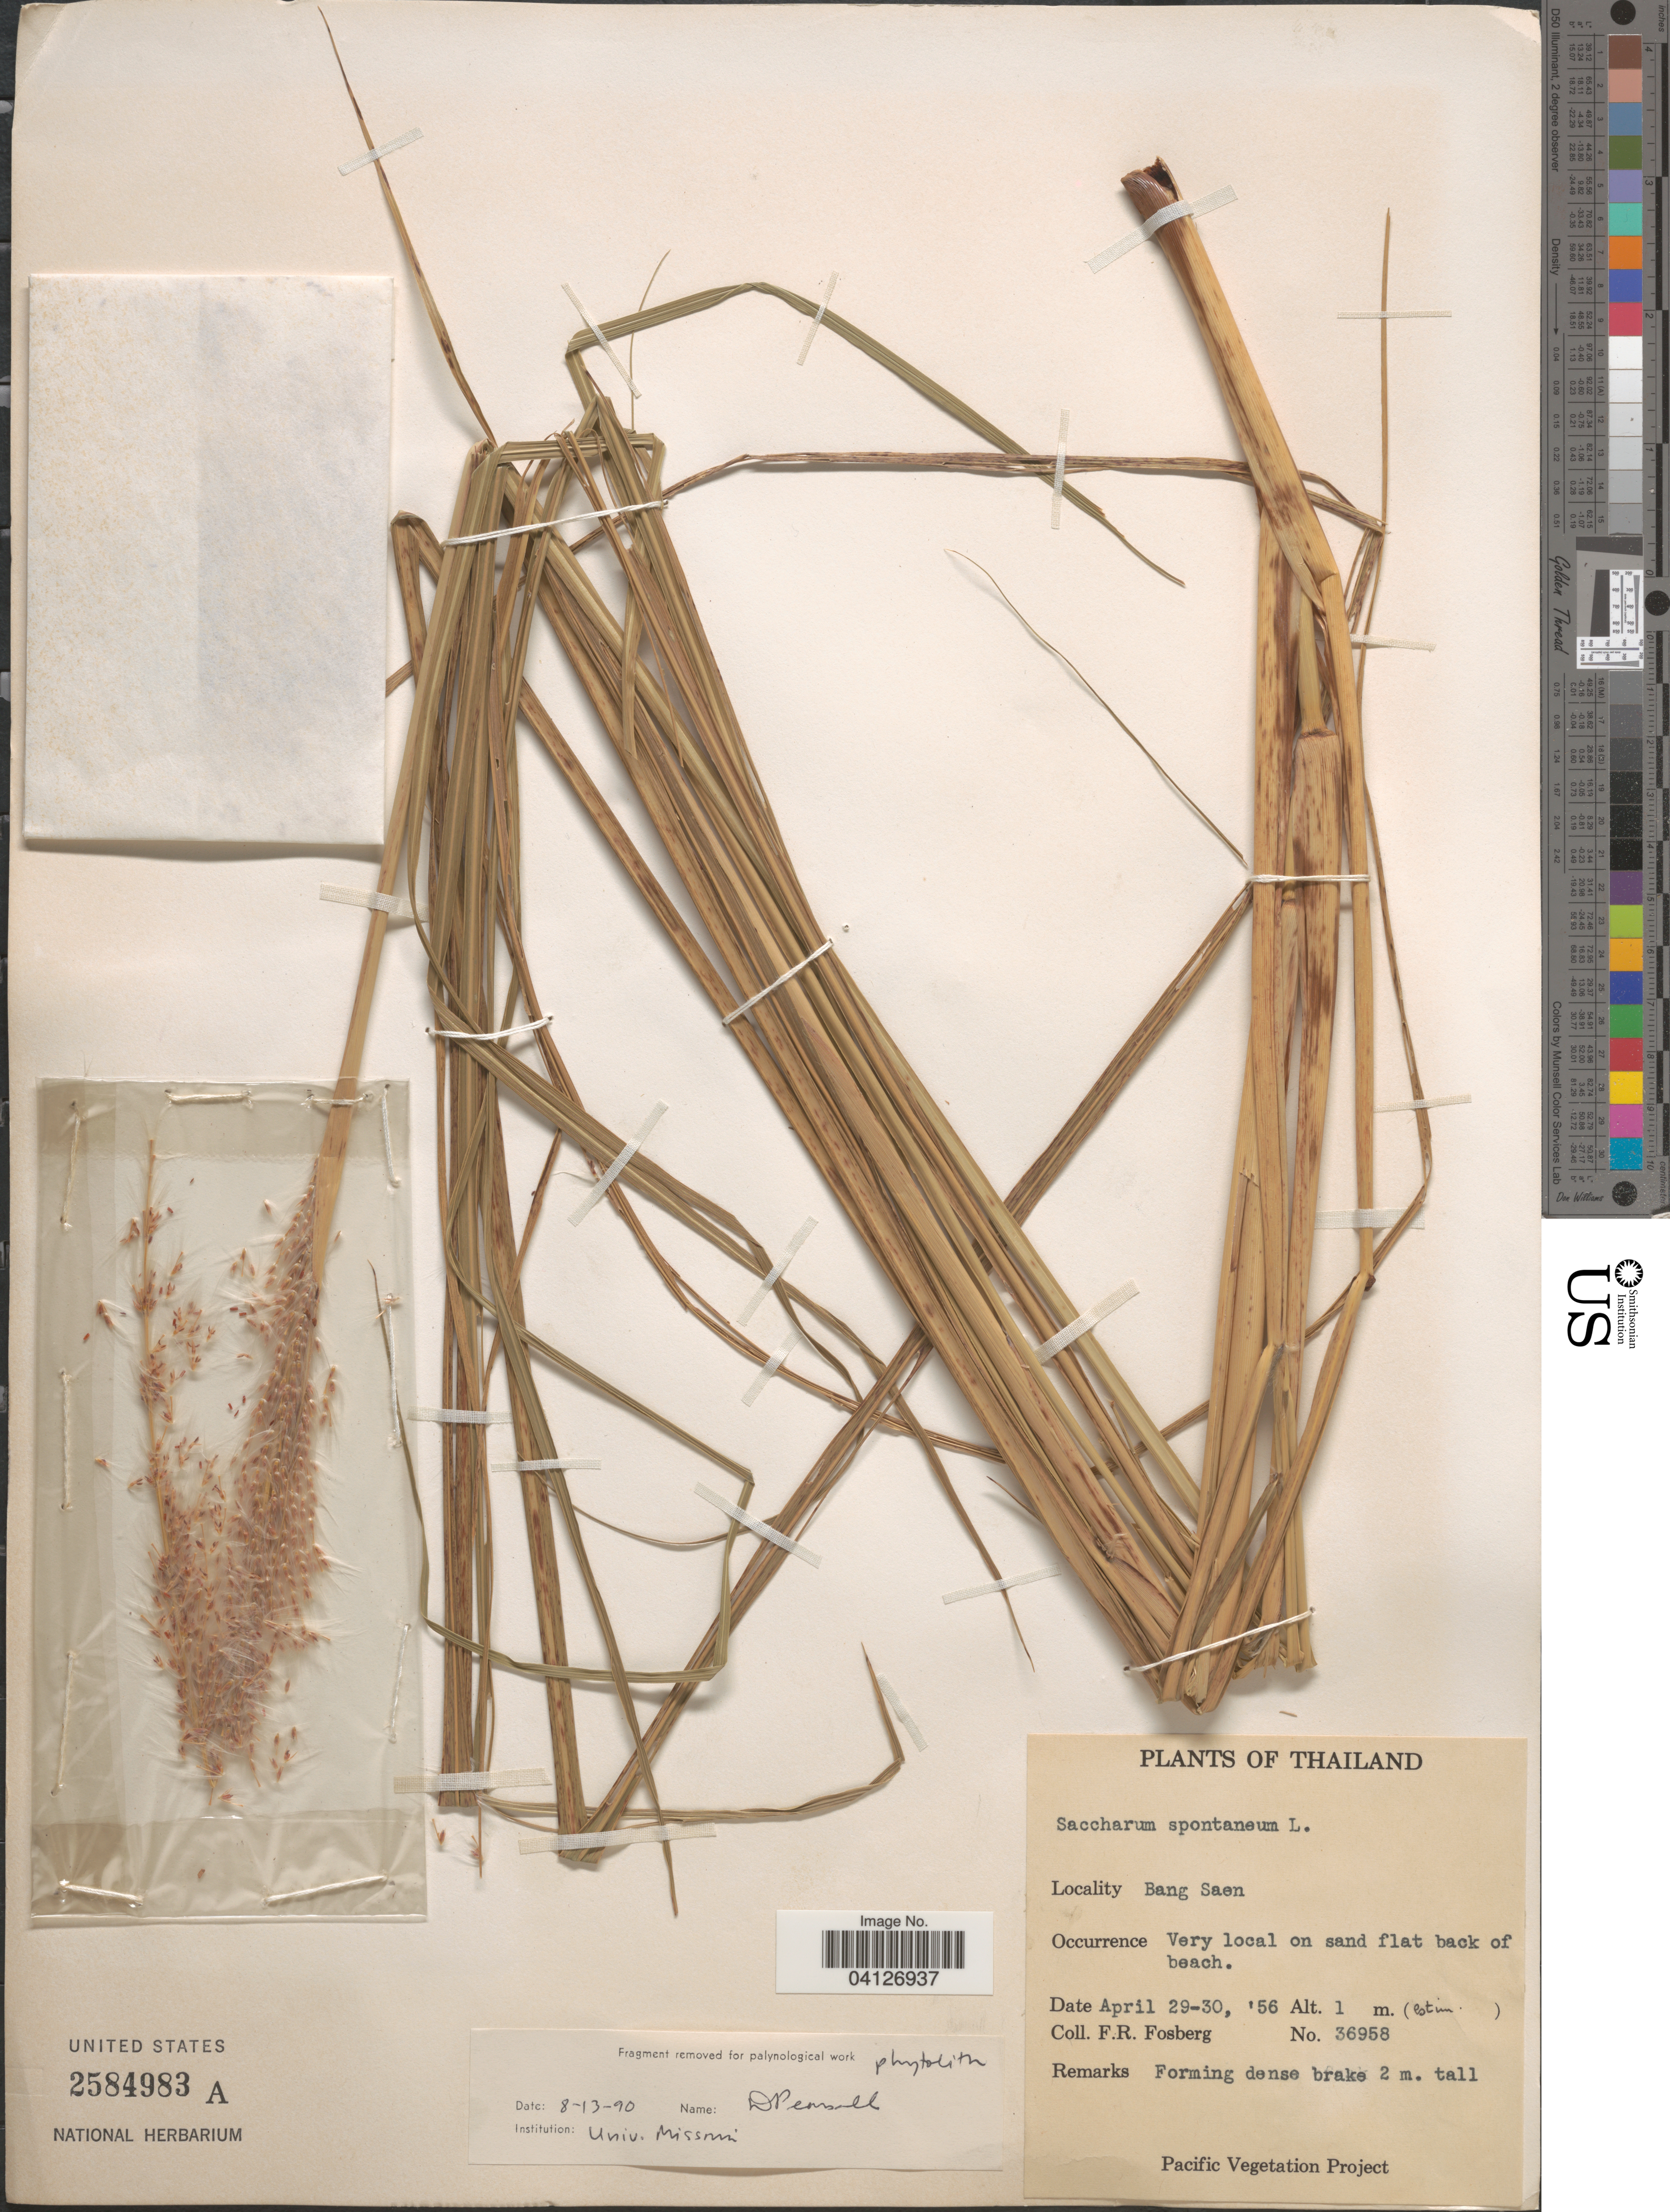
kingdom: Plantae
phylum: Tracheophyta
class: Liliopsida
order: Poales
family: Poaceae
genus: Saccharum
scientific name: Saccharum spontaneum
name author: L.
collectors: F. R. Fosberg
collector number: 36958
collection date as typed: Transcribed d/m/y: 29/4/56 to 30/4/56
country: Thailand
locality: Bang Saen.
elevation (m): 1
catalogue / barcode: US 2584983A